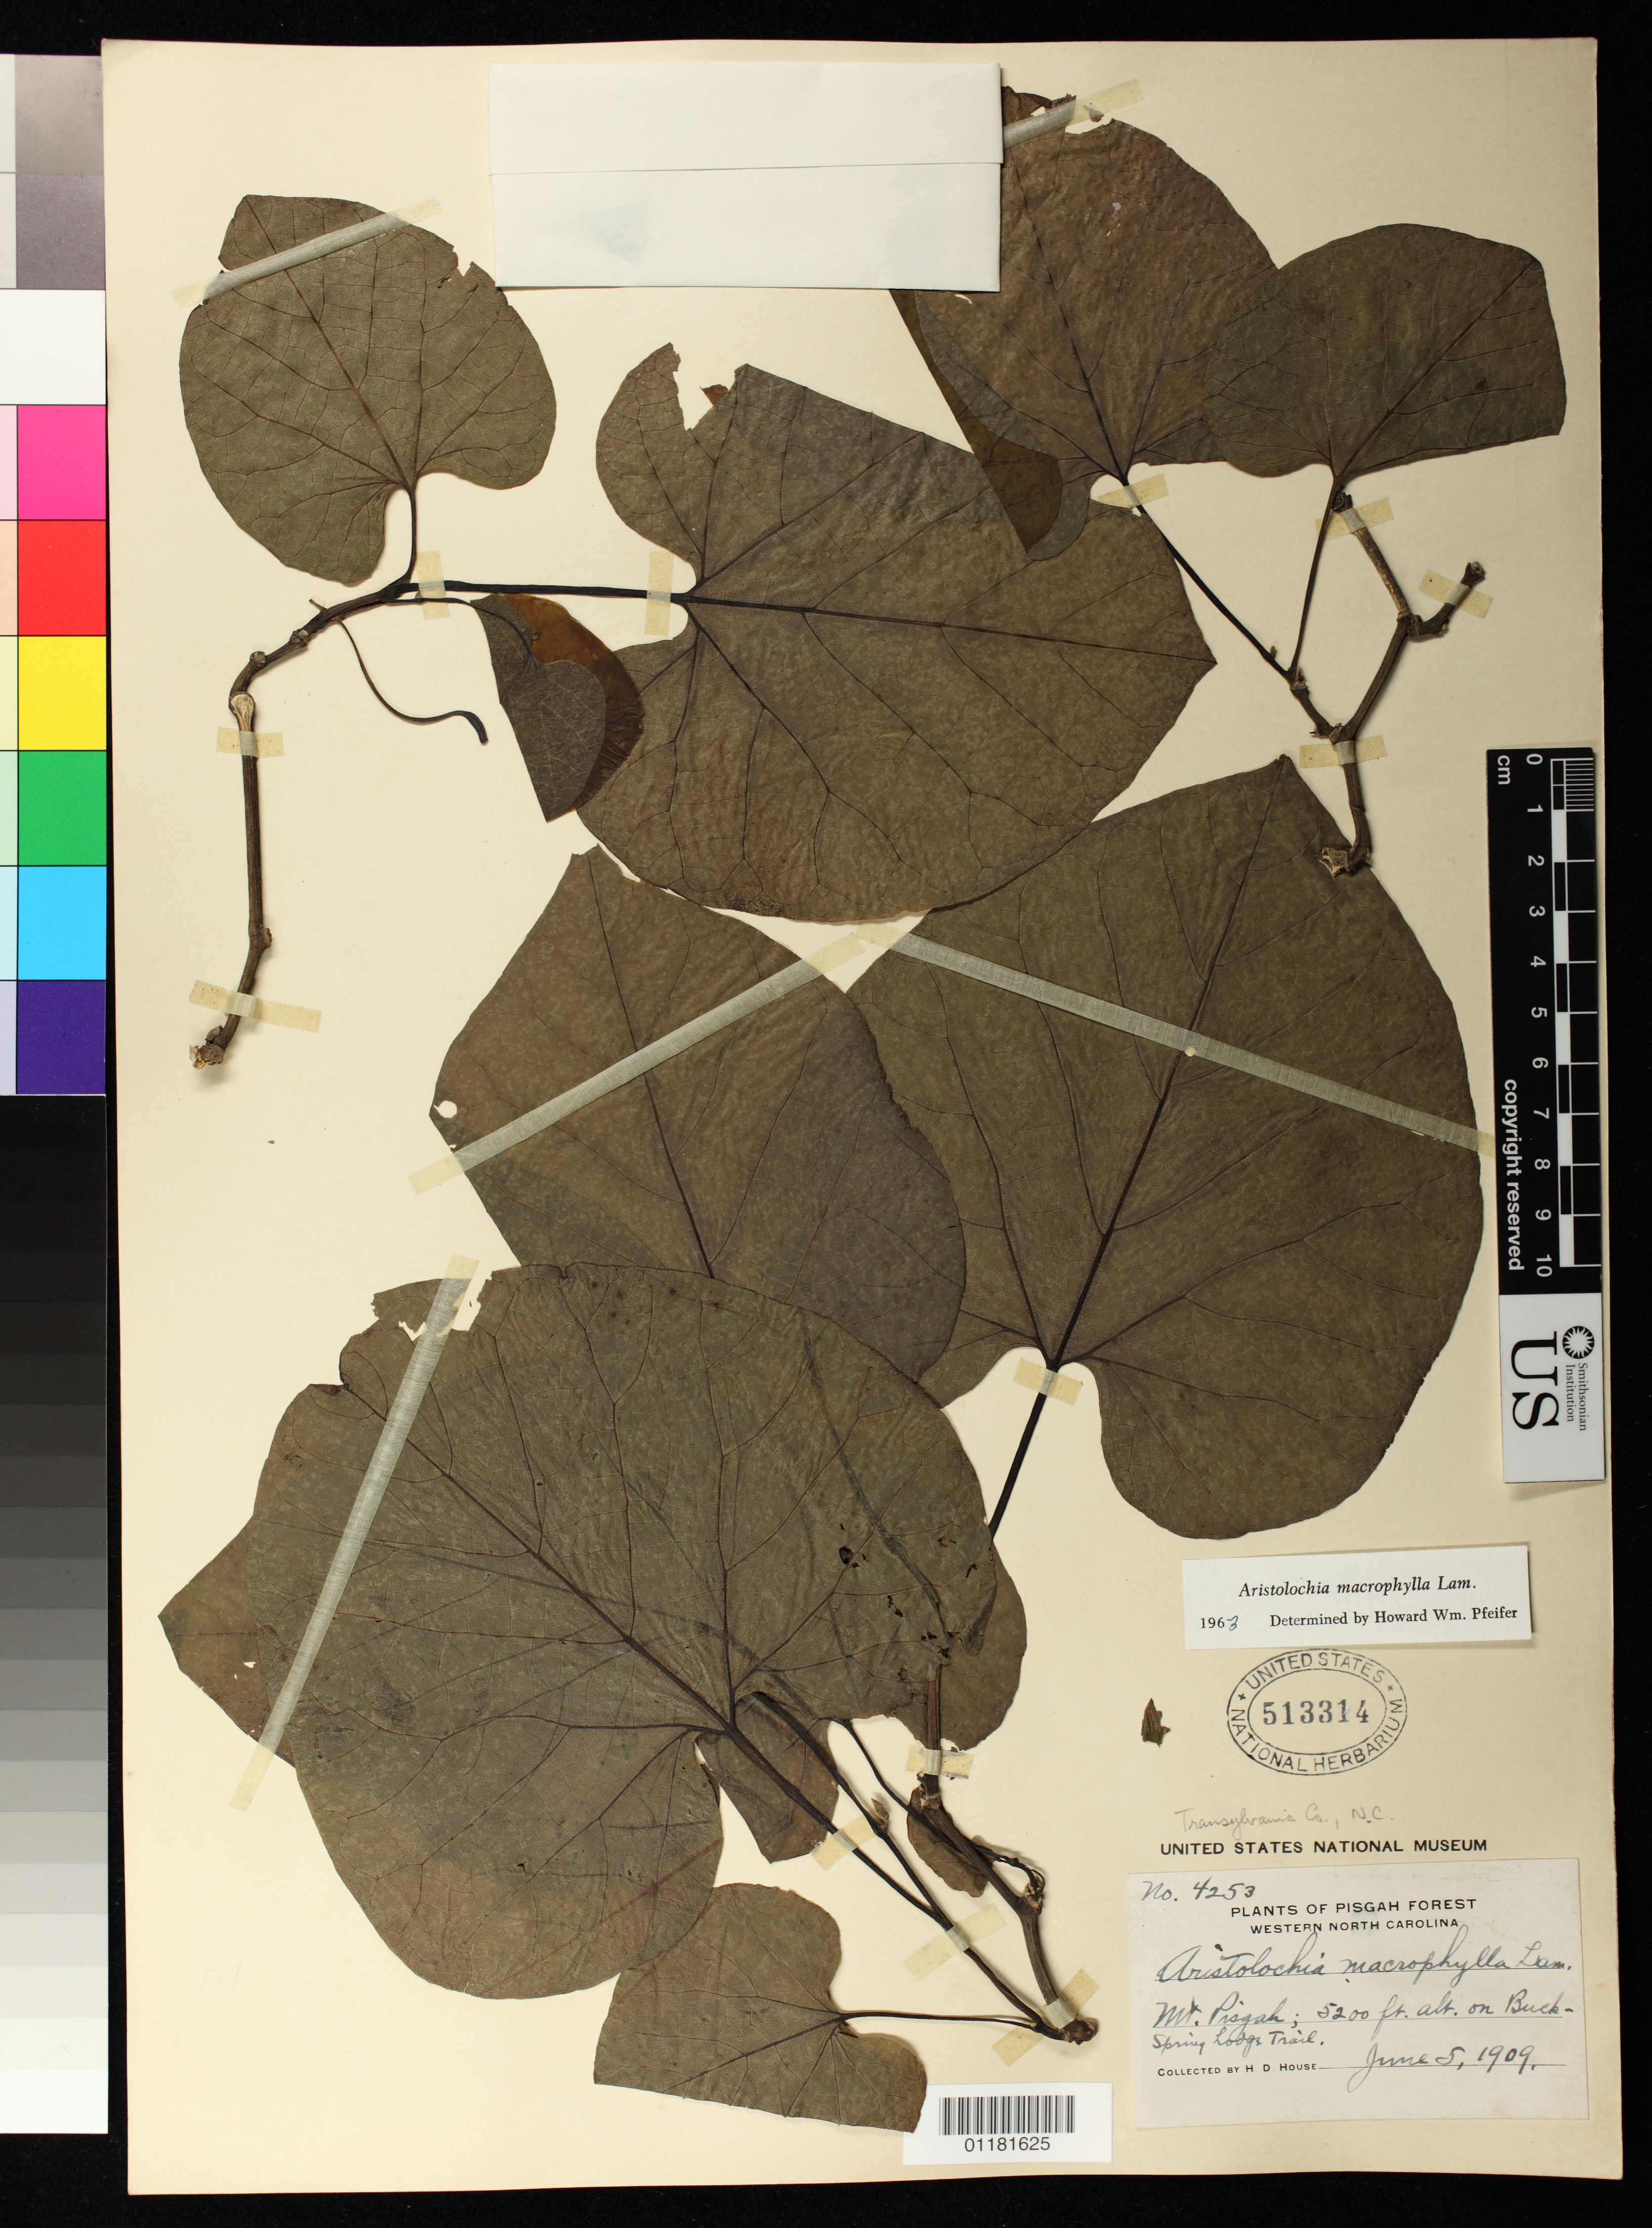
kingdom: Plantae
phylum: Tracheophyta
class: Magnoliopsida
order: Piperales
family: Aristolochiaceae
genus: Aristolochia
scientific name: Aristolochia macrophylla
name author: Lam.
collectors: H. D. House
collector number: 4253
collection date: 1909-06-05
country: United States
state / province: North Carolina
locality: Buck Spring Lodge Trail, Mt. Pisgah, Transylvania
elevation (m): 1585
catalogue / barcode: US 513314